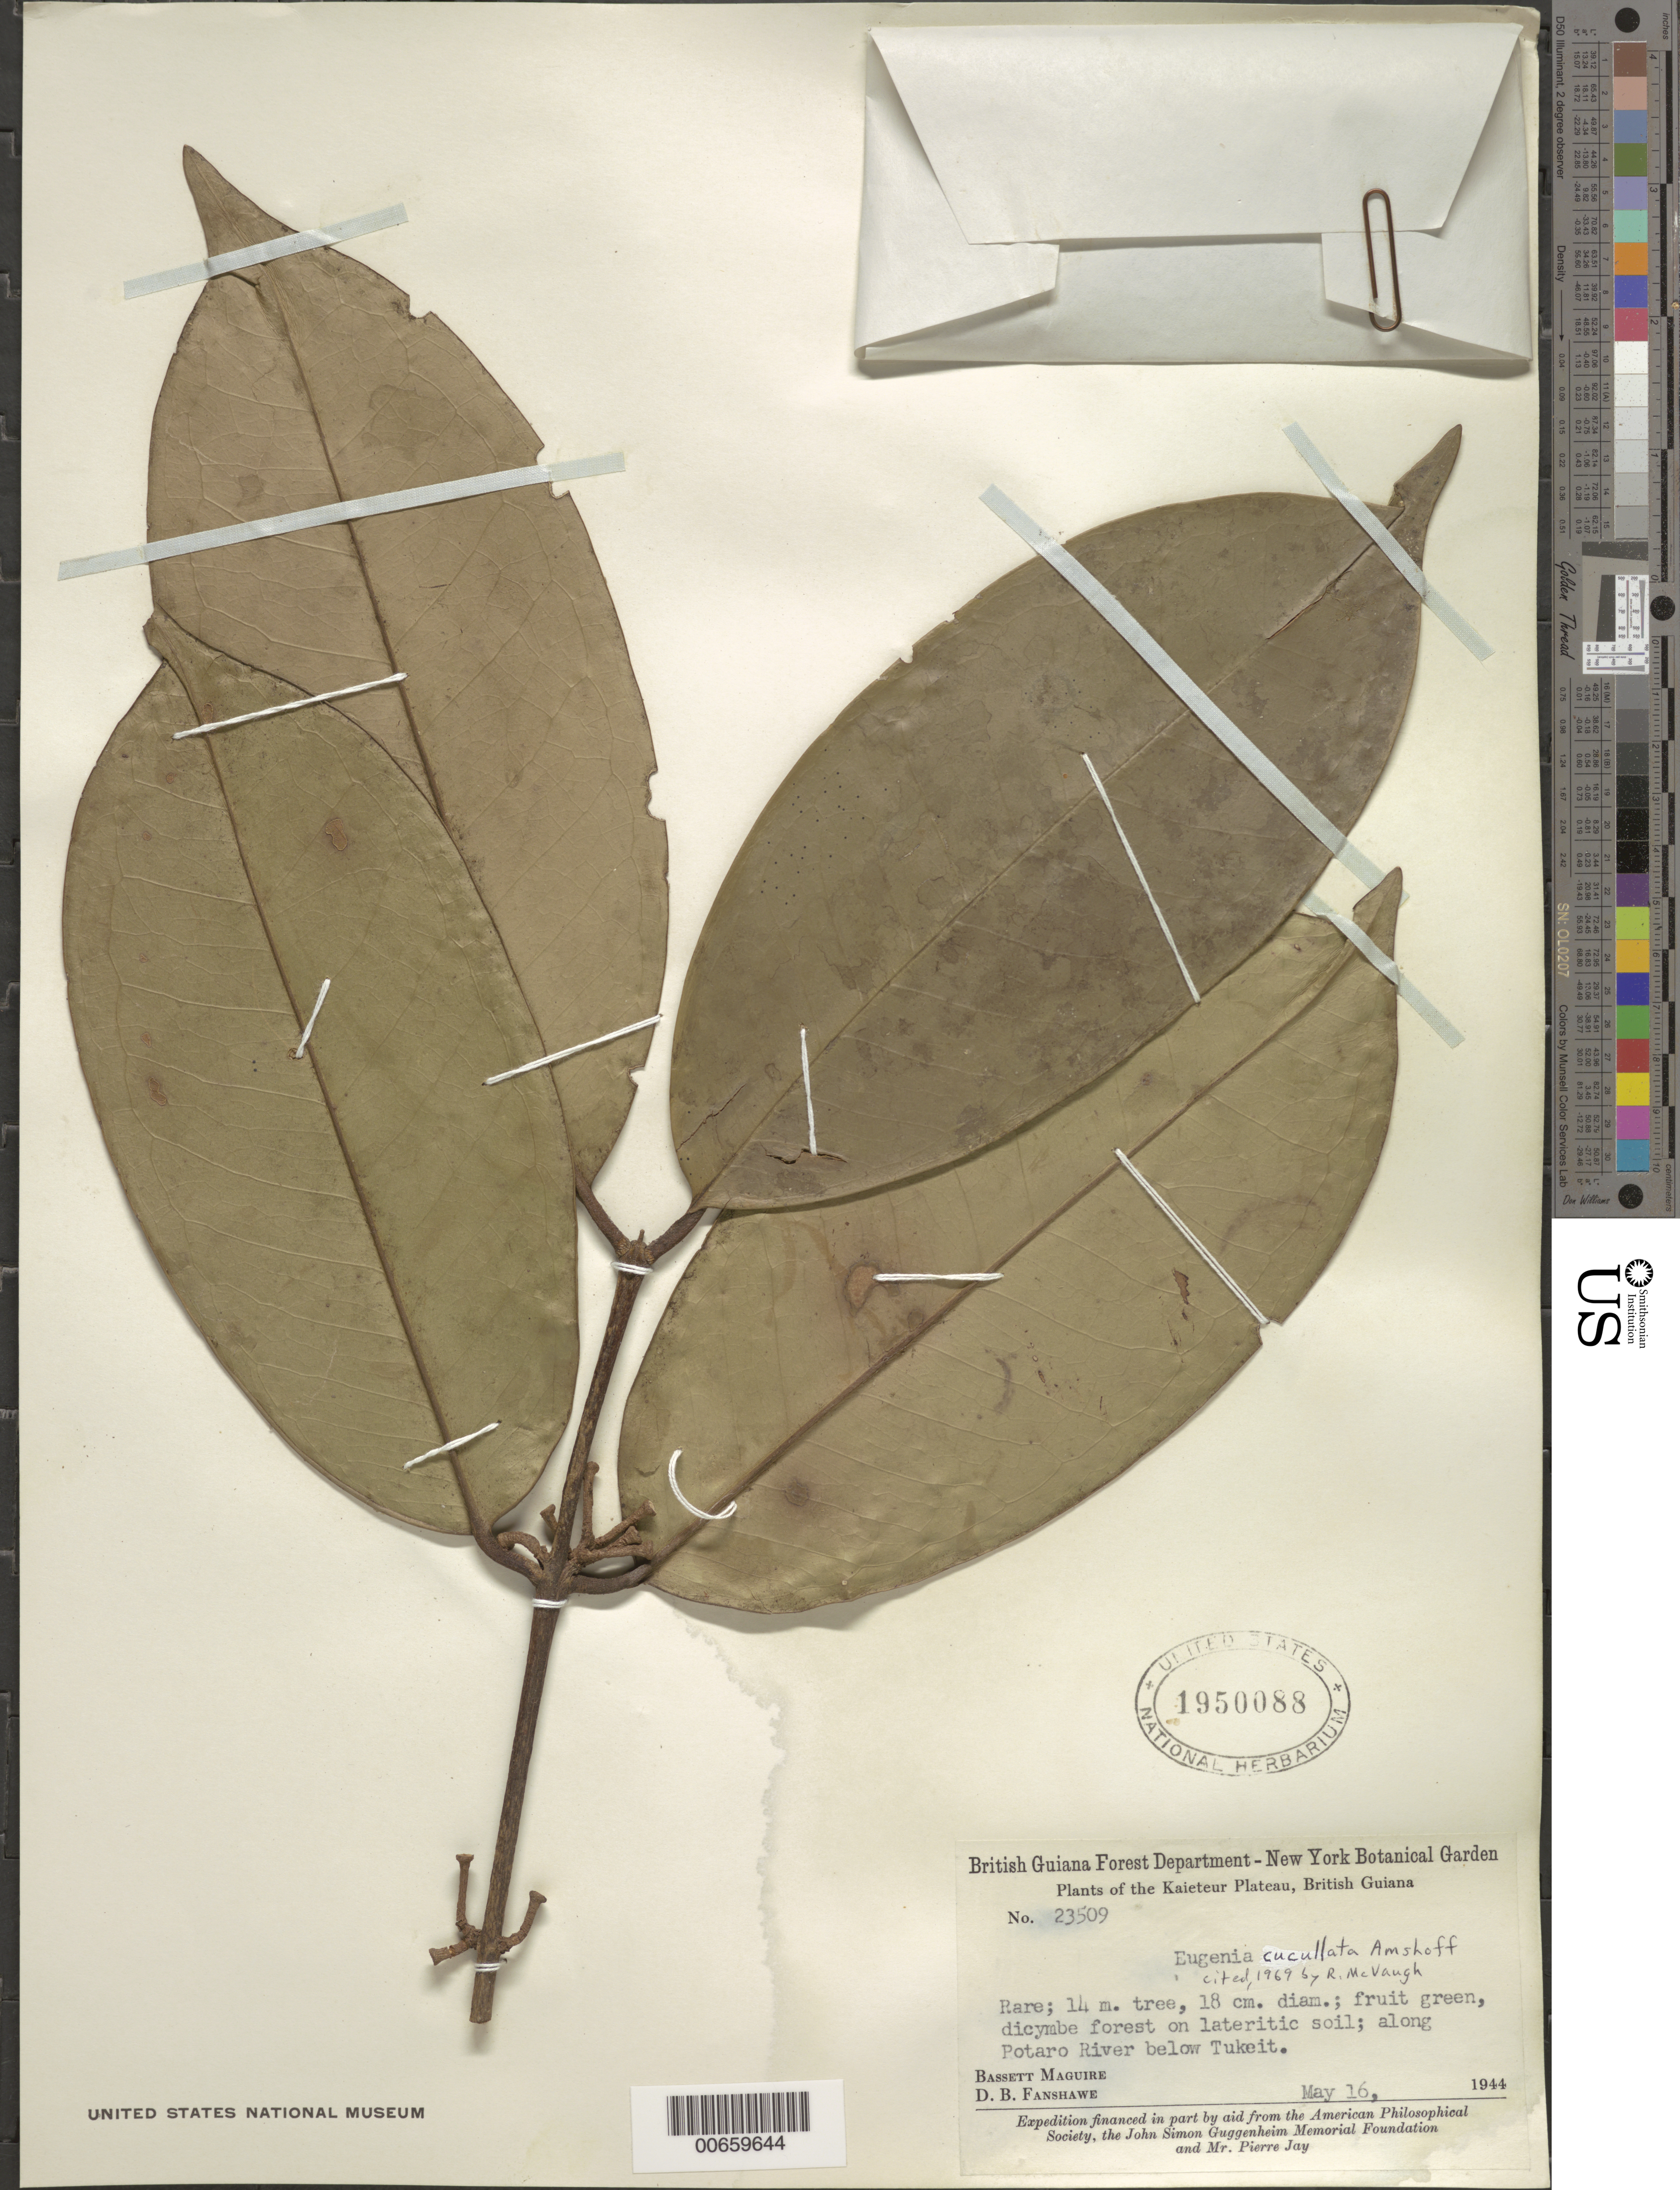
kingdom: Plantae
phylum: Tracheophyta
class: Magnoliopsida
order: Myrtales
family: Myrtaceae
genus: Eugenia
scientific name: Eugenia cupulata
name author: Amshoff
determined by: McVaugh, R.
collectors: B. Maguire & D. B. Fanshawe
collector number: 23509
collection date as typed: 16-May-44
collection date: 1944-05-16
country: Guyana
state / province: Potaro-Siparuni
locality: Potaro River Gorge, below Tukeit, base of Kaieteur escarpment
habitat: Dicymbe forest on lateritic soil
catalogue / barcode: US 1950088